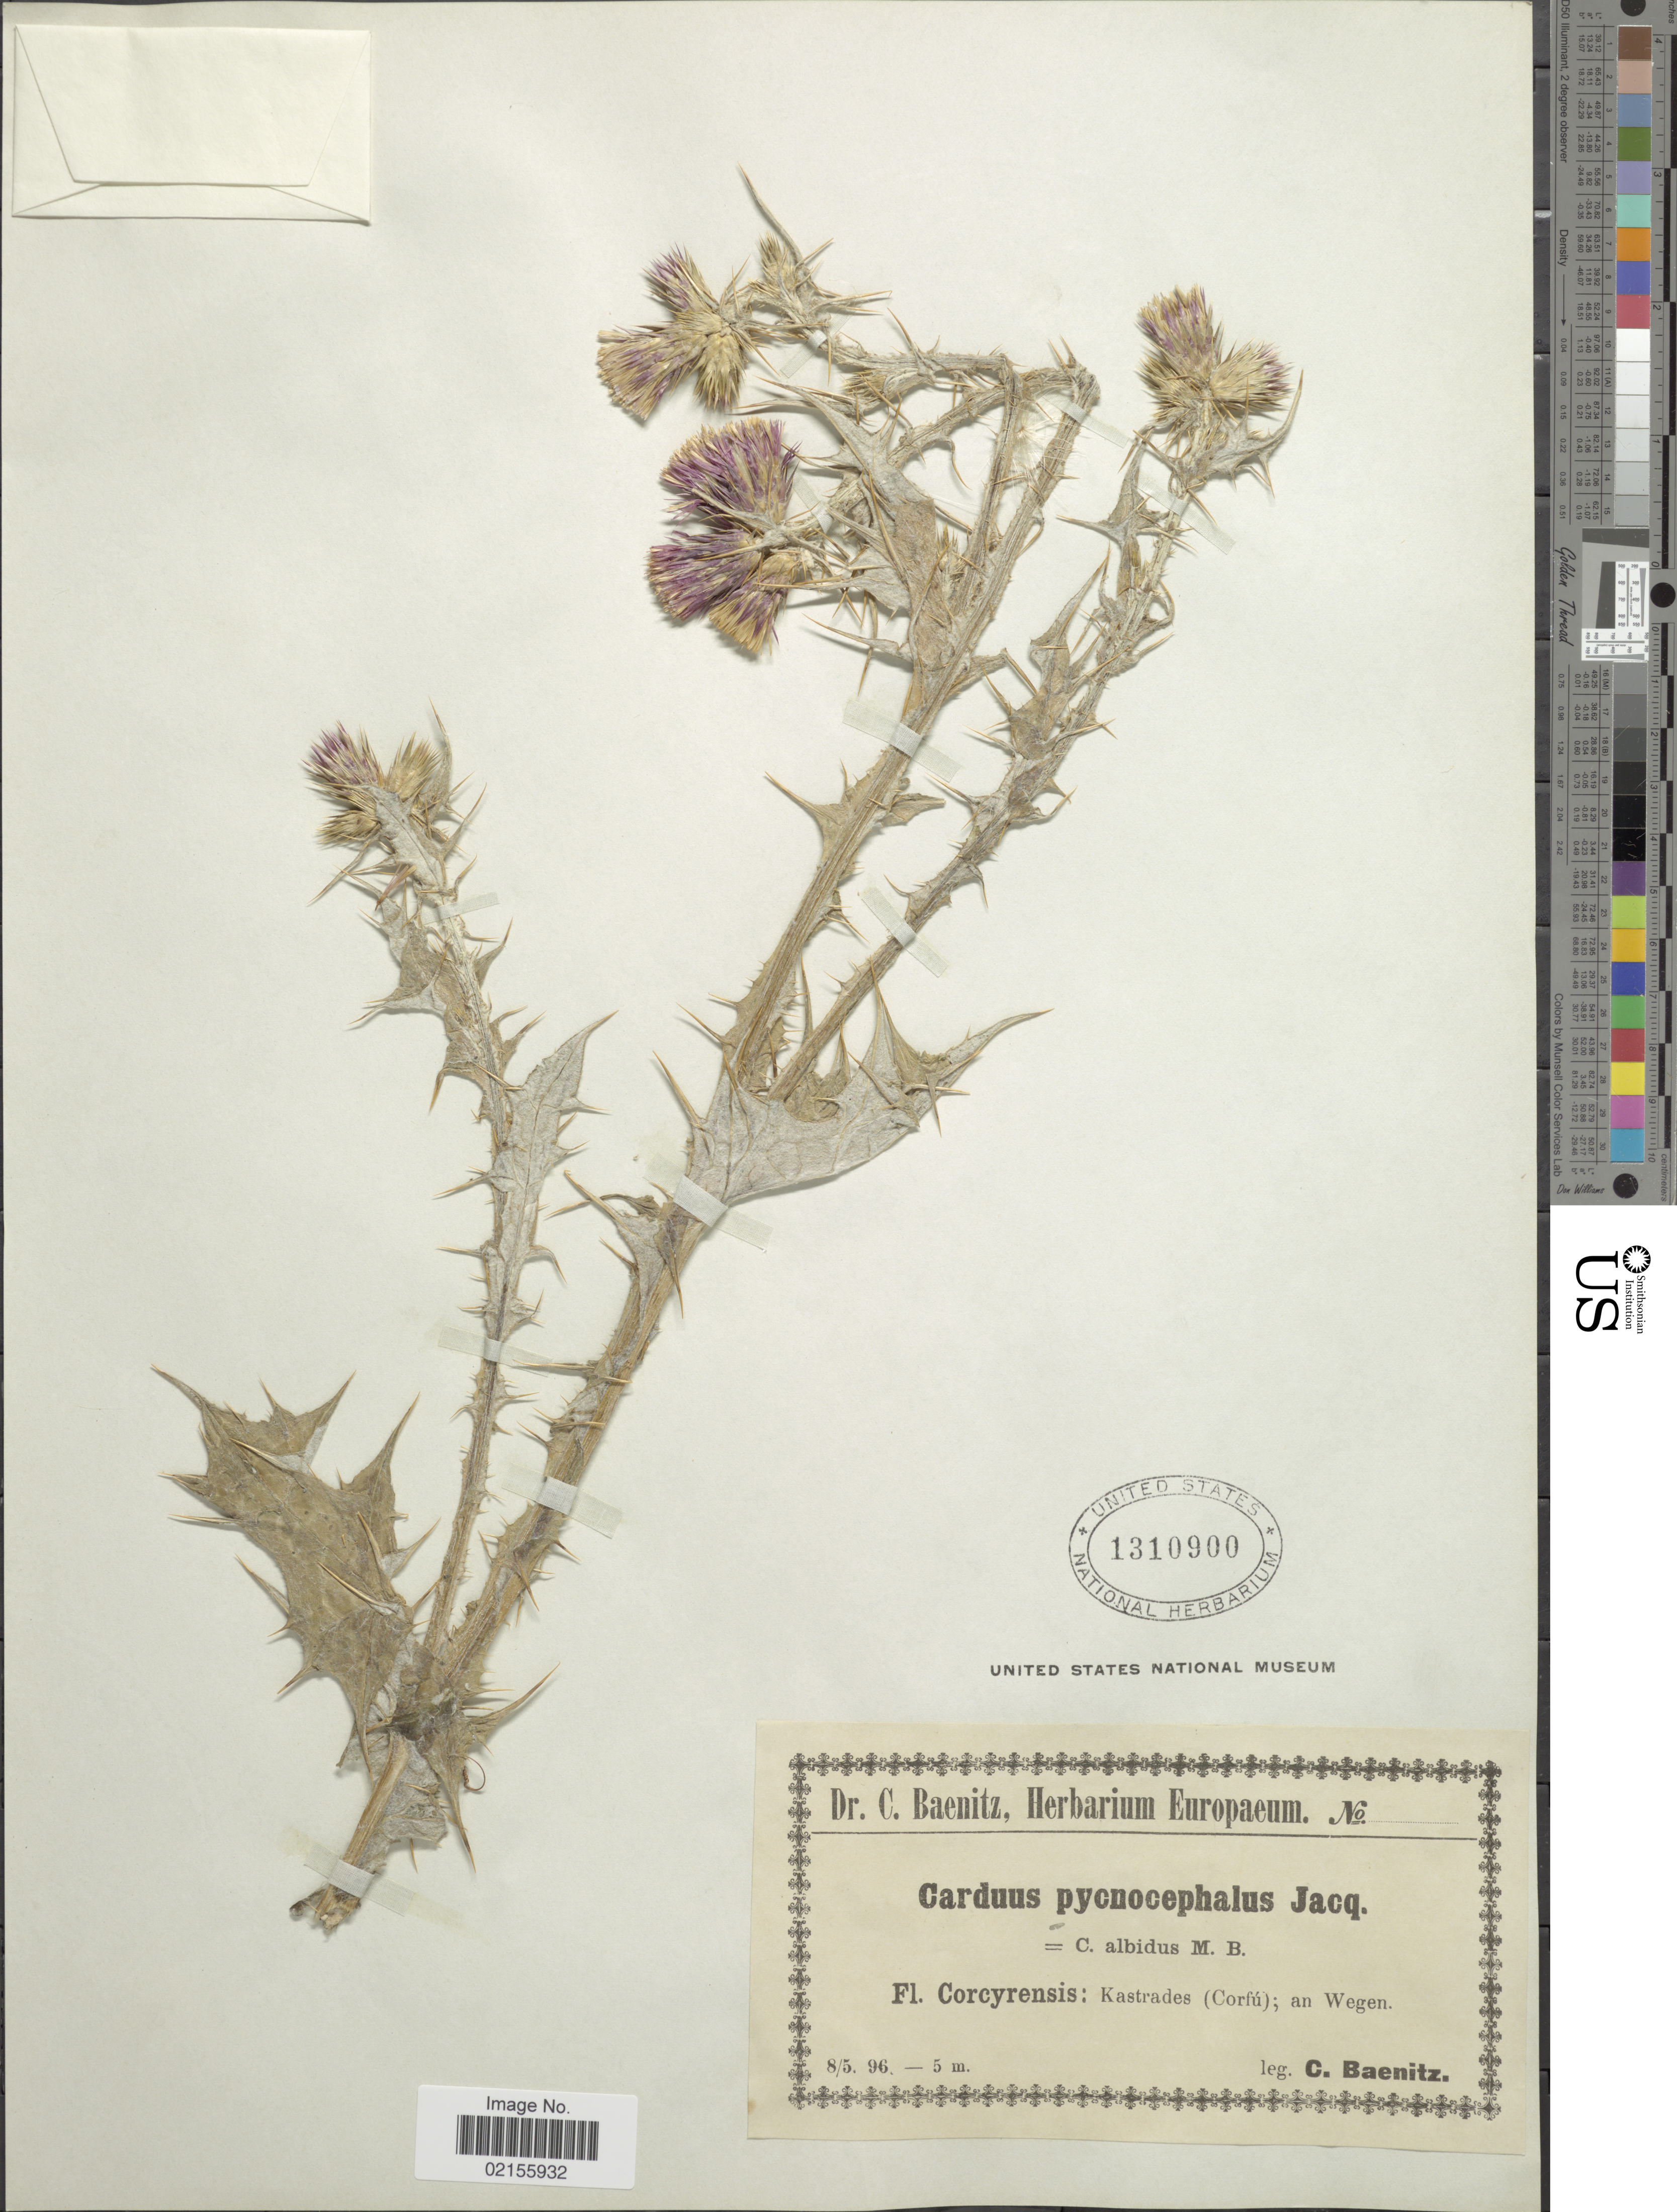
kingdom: Plantae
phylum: Tracheophyta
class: Magnoliopsida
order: Asterales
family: Asteraceae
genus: Carduus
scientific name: Carduus pycnocephalus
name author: L.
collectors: C. G. Baenitz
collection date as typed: Transcribed d/m/y: 8/5/96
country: Germany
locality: Corcyrensis: Kastrades (Corfú); an Wegen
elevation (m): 5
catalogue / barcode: US 1310900